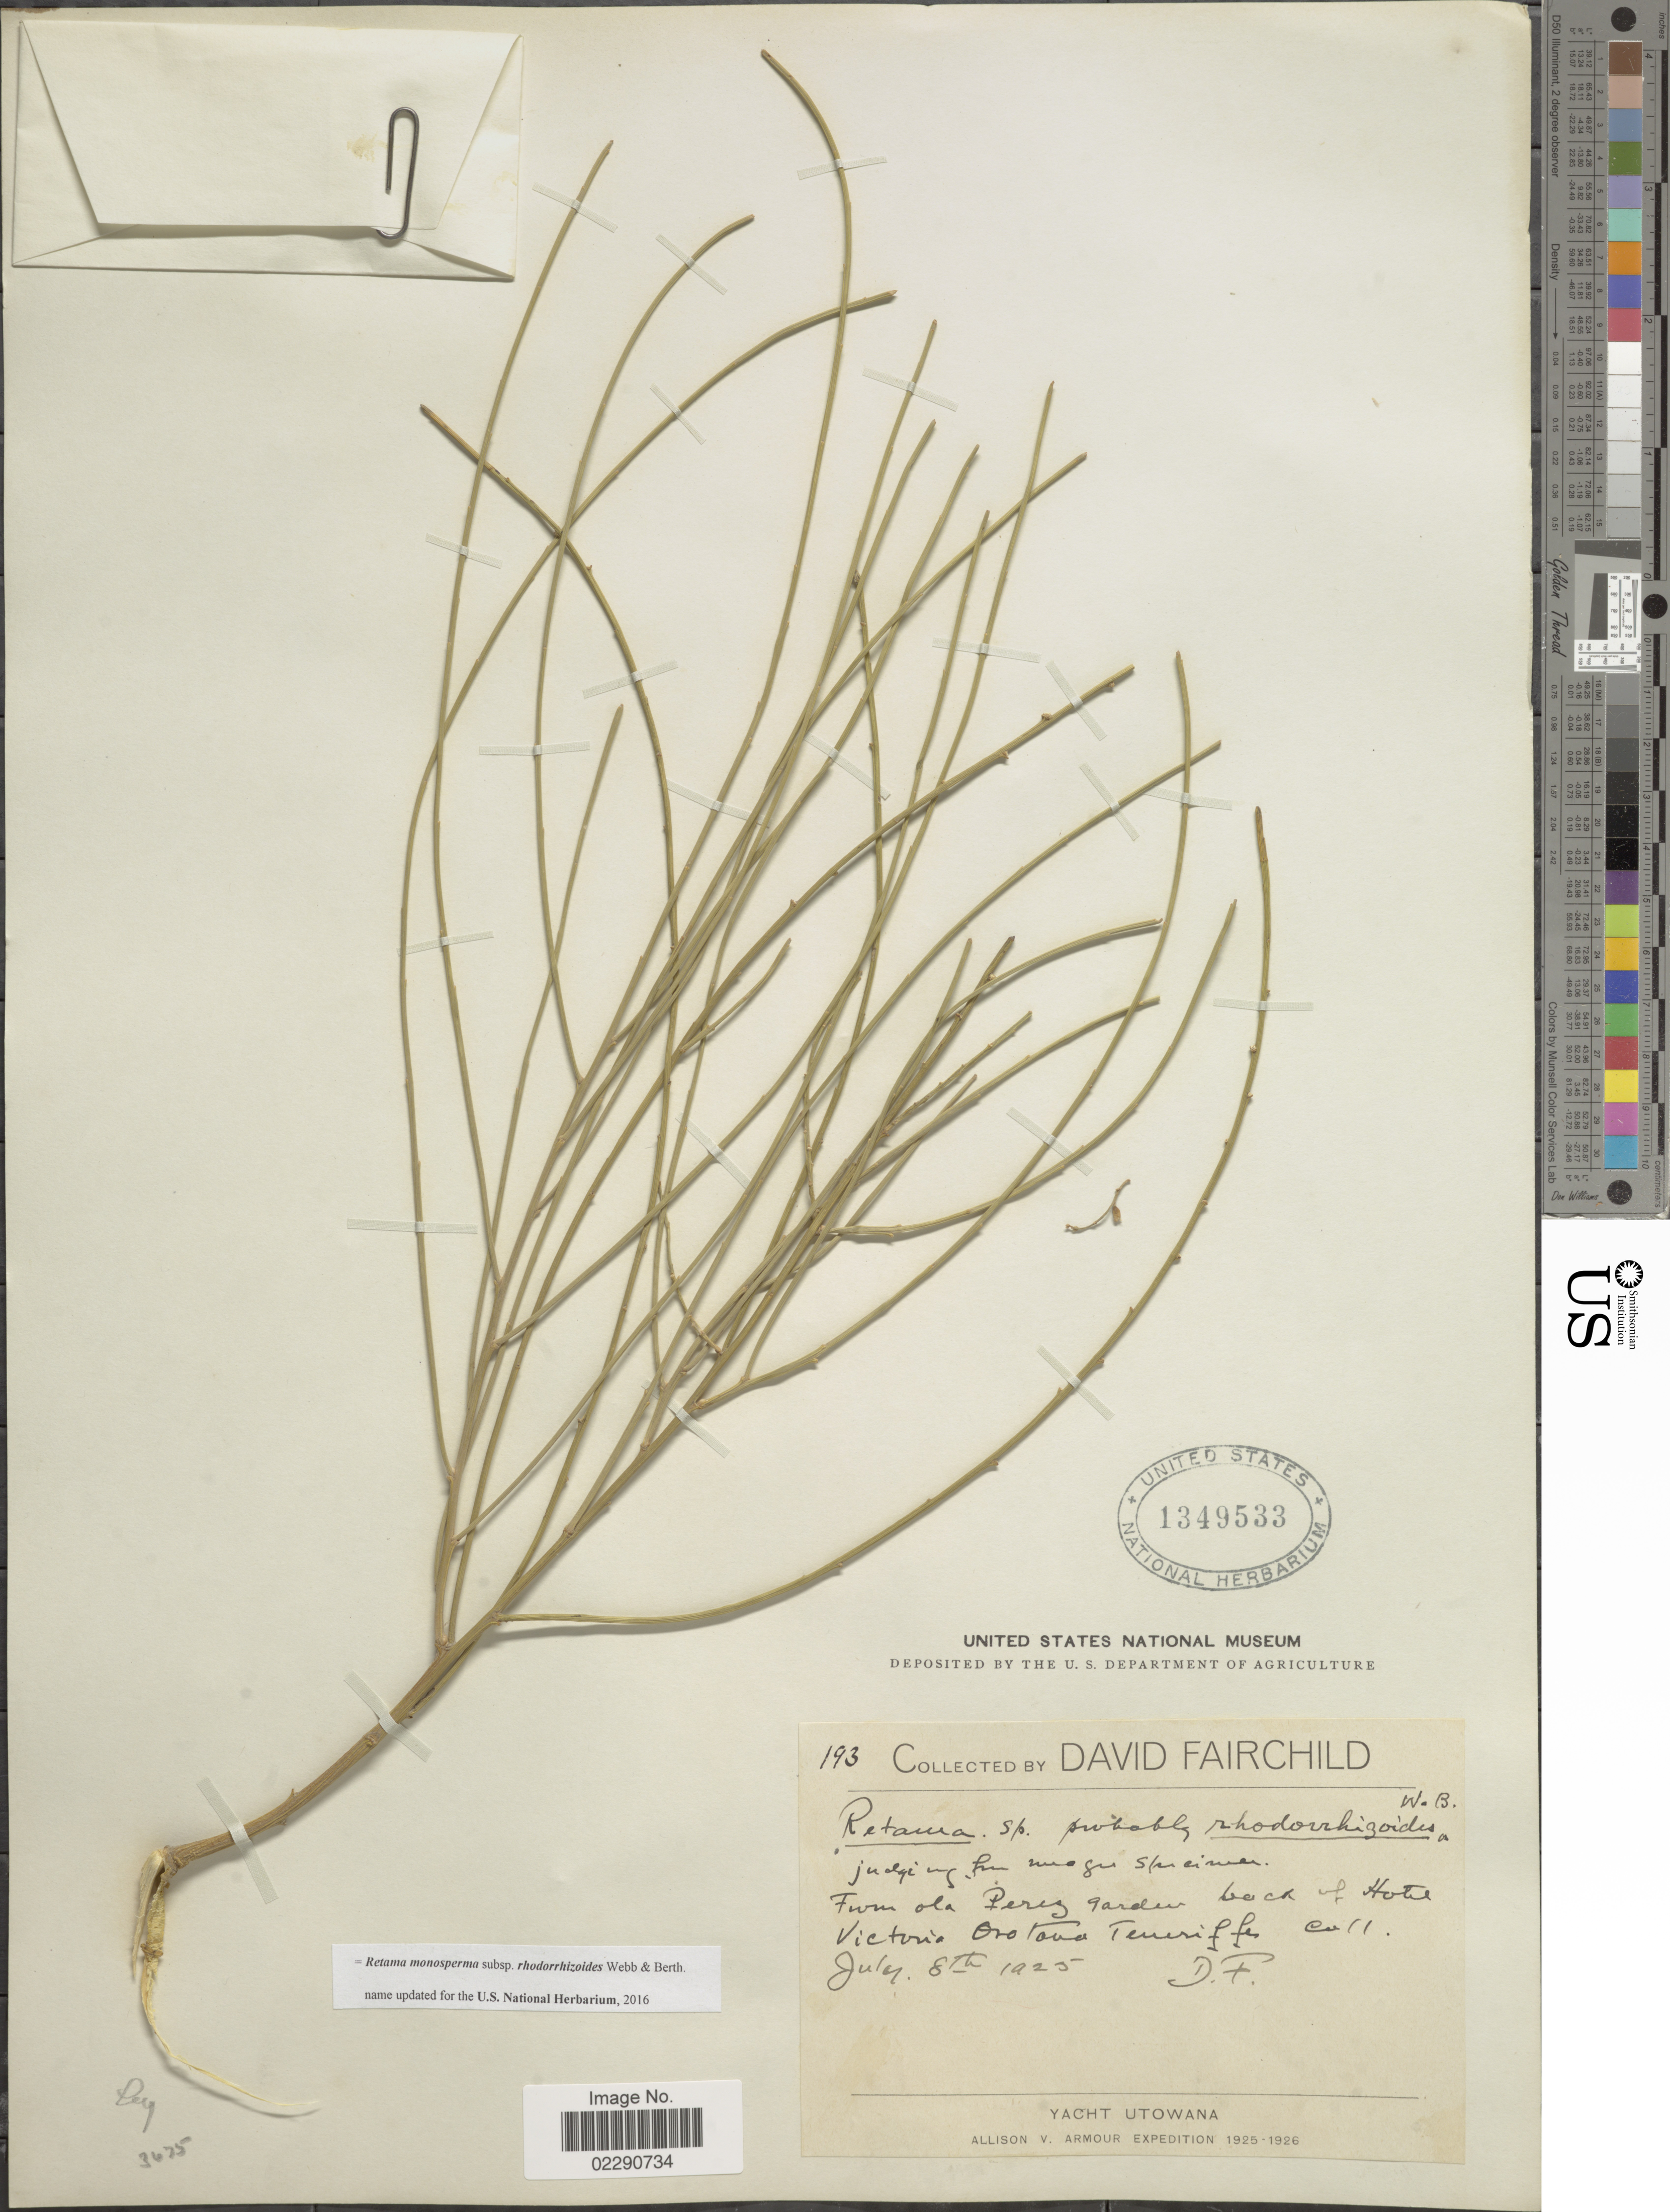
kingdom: Plantae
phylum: Tracheophyta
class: Magnoliopsida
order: Fabales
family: Fabaceae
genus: Retama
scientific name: Retama rhodorhizoides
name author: (Webb. & Berthel.) Webb & Berthel.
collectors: D. Fairchild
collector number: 193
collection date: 1925-07-08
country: Spain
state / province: Canarias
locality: Ola Perez Garden back of Hotel Victoria Orotava, Teneriffe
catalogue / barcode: US 1349533